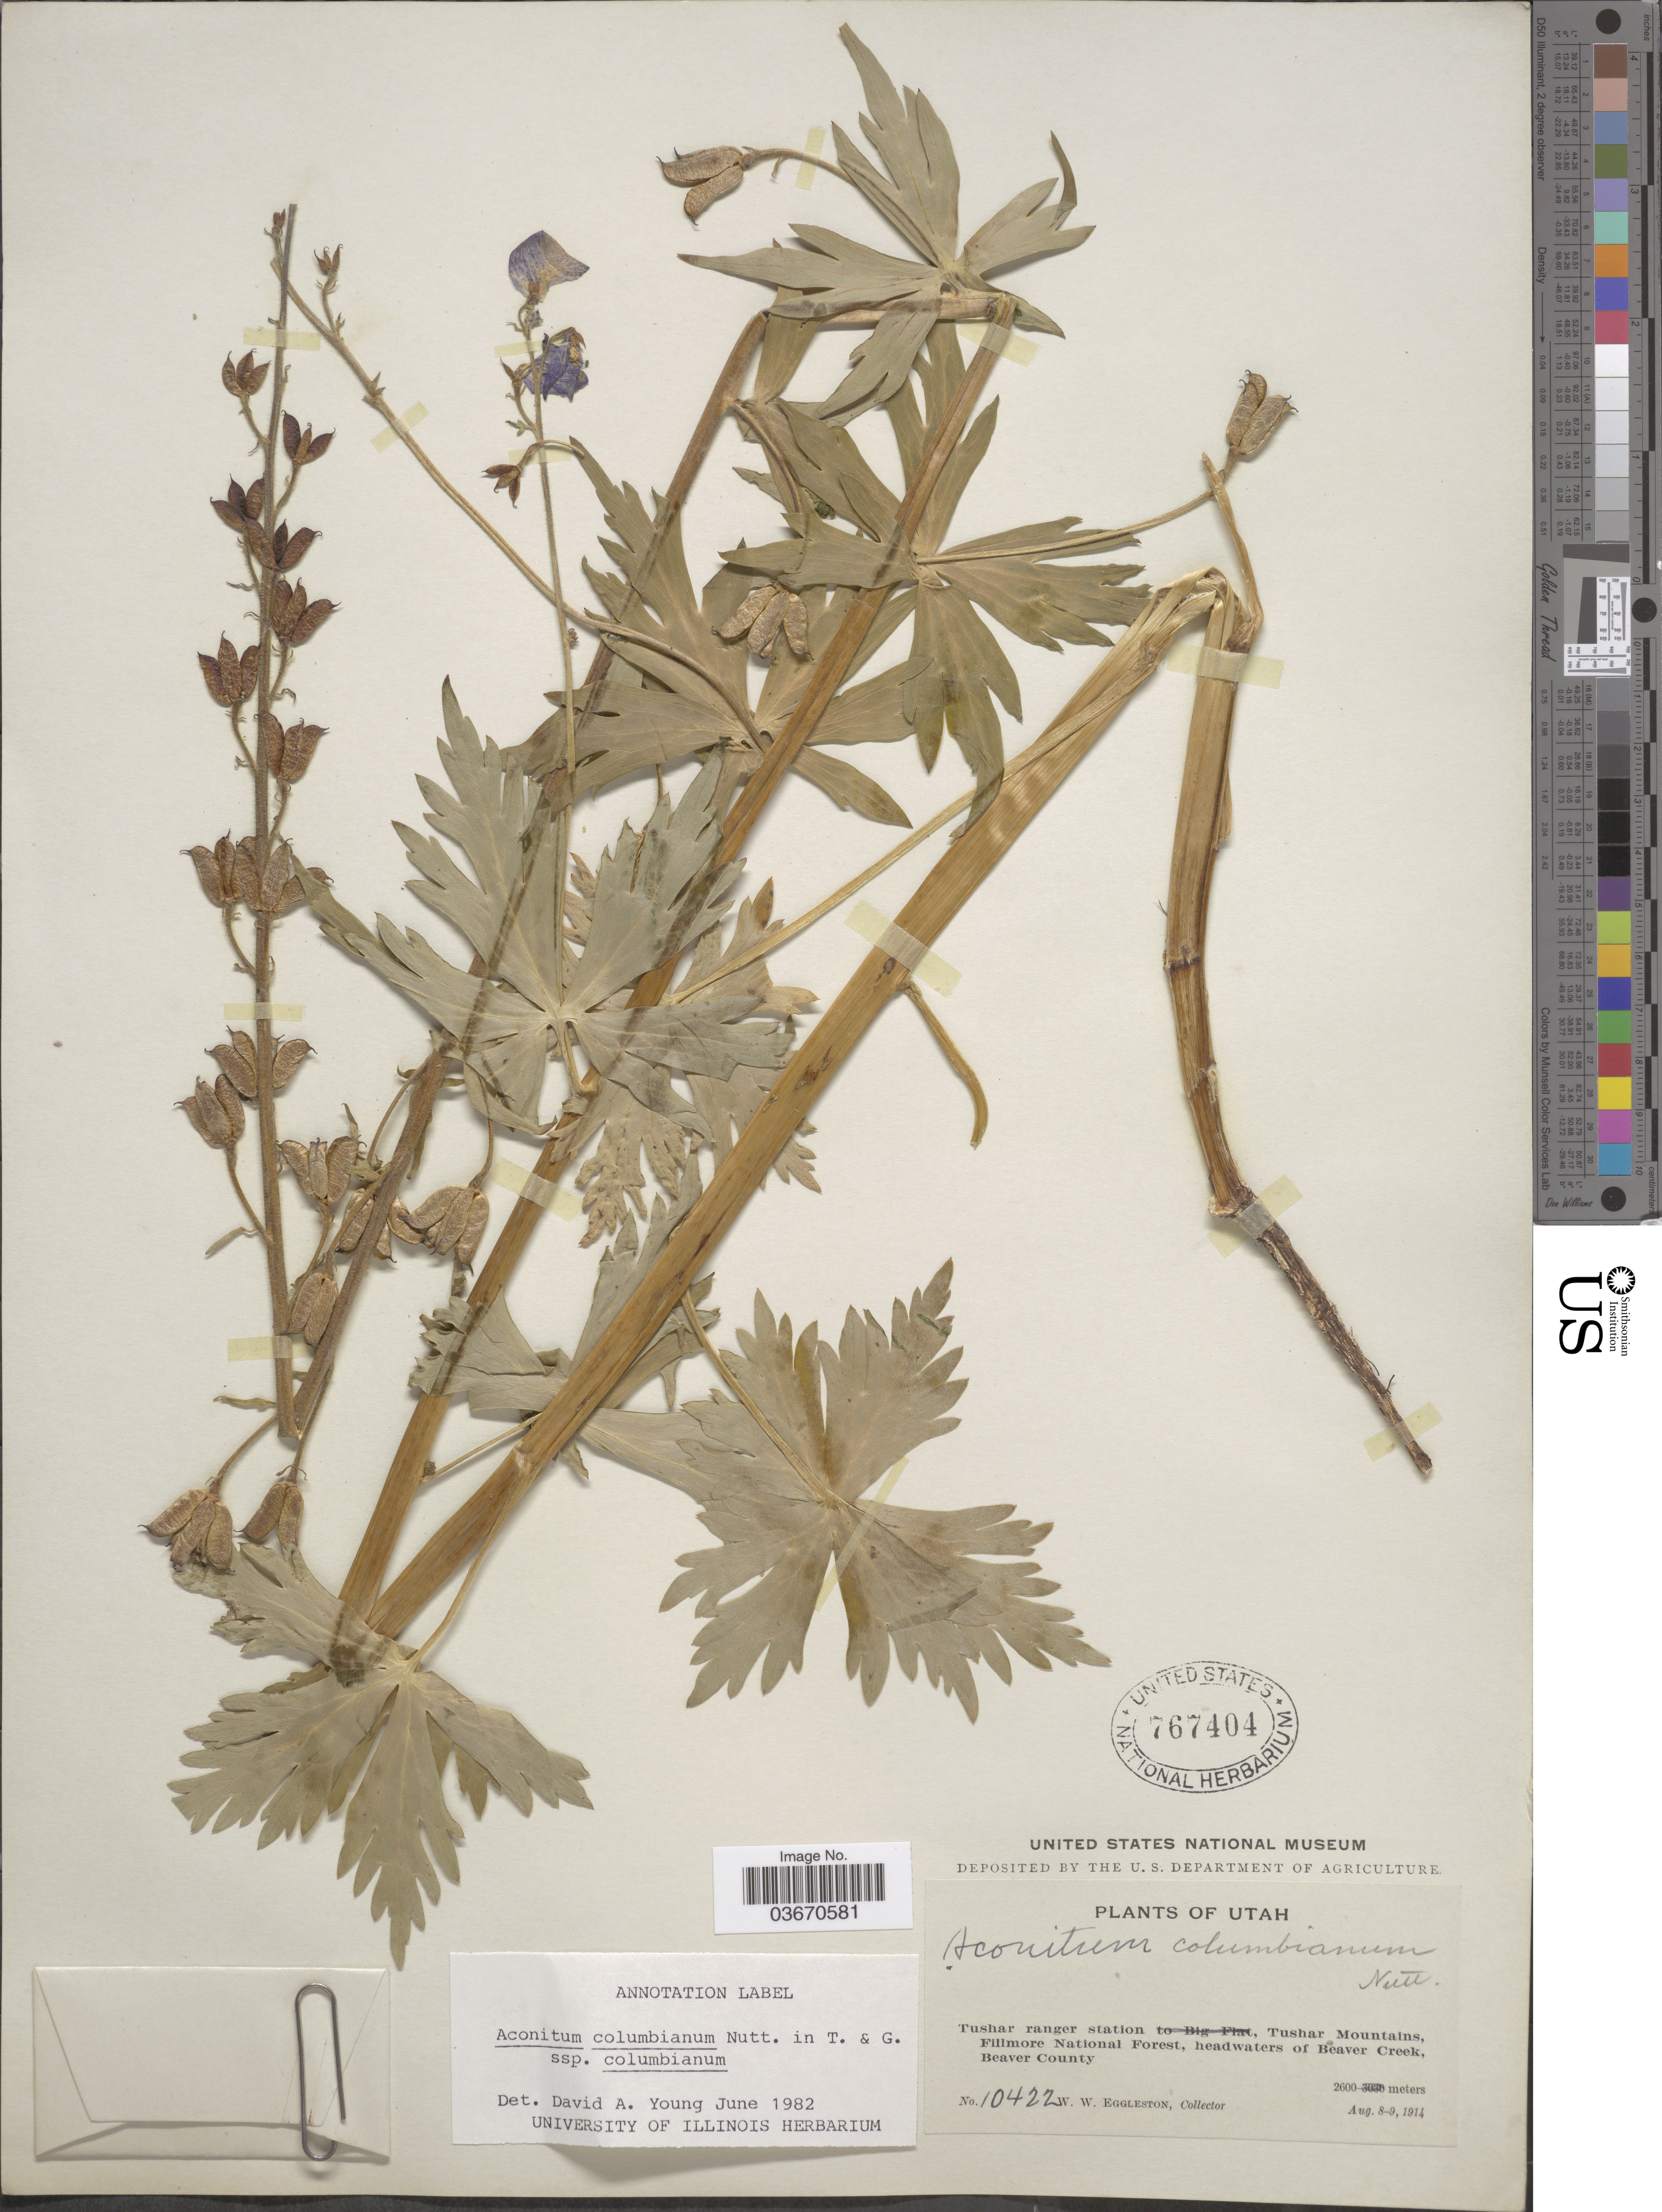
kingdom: Plantae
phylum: Tracheophyta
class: Magnoliopsida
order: Ranunculales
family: Ranunculaceae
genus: Aconitum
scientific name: Aconitum columbianum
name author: Nutt.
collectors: W. W. Eggleston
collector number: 10422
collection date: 1914-08-08/1914-08-09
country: United States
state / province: Utah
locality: Tushar ranger station, Tushar Mountains, Fillmore National Forest, headwaters of Beaver Creek, Beaver County.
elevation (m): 2600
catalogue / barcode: US 767404